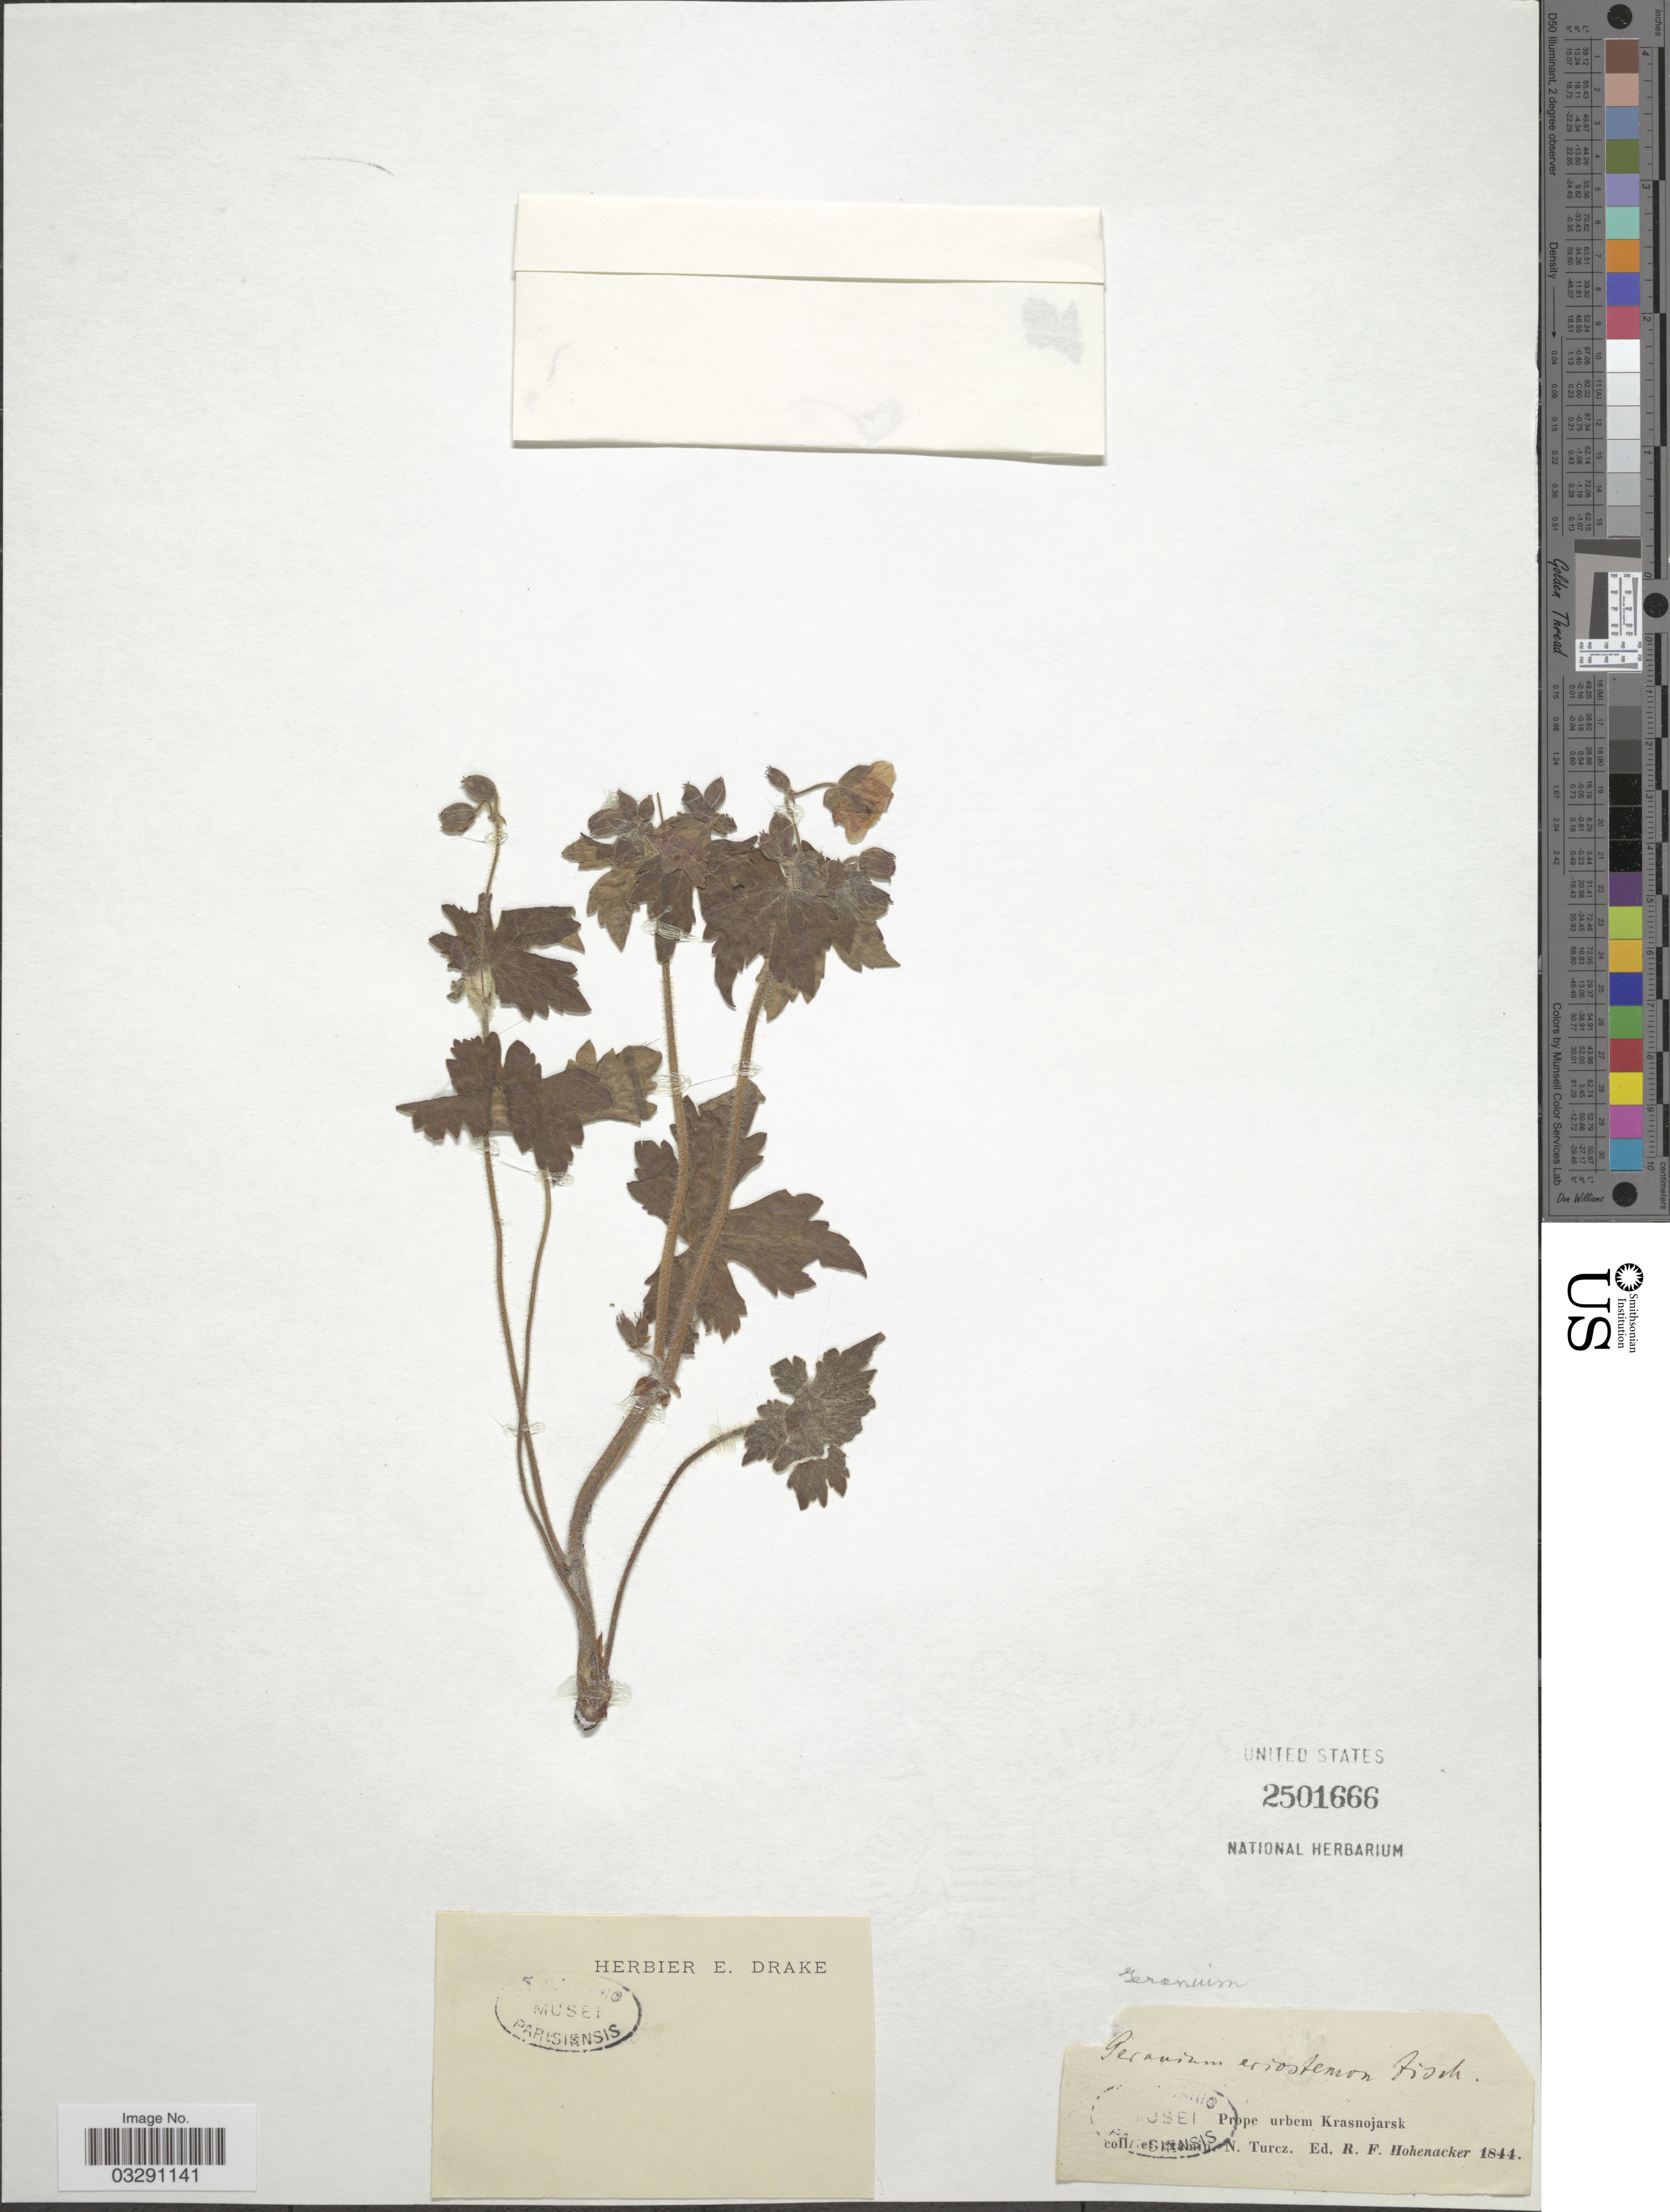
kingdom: Plantae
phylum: Tracheophyta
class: Magnoliopsida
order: Geraniales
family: Geraniaceae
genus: Geranium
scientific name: Geranium eriostemon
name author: Fisch. ex DC.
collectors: R. F. Hohenacker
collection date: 1844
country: Russian Federation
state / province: Krasnoyarsk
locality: Prope urbem Krasnojarsk.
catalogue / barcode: US 2501666